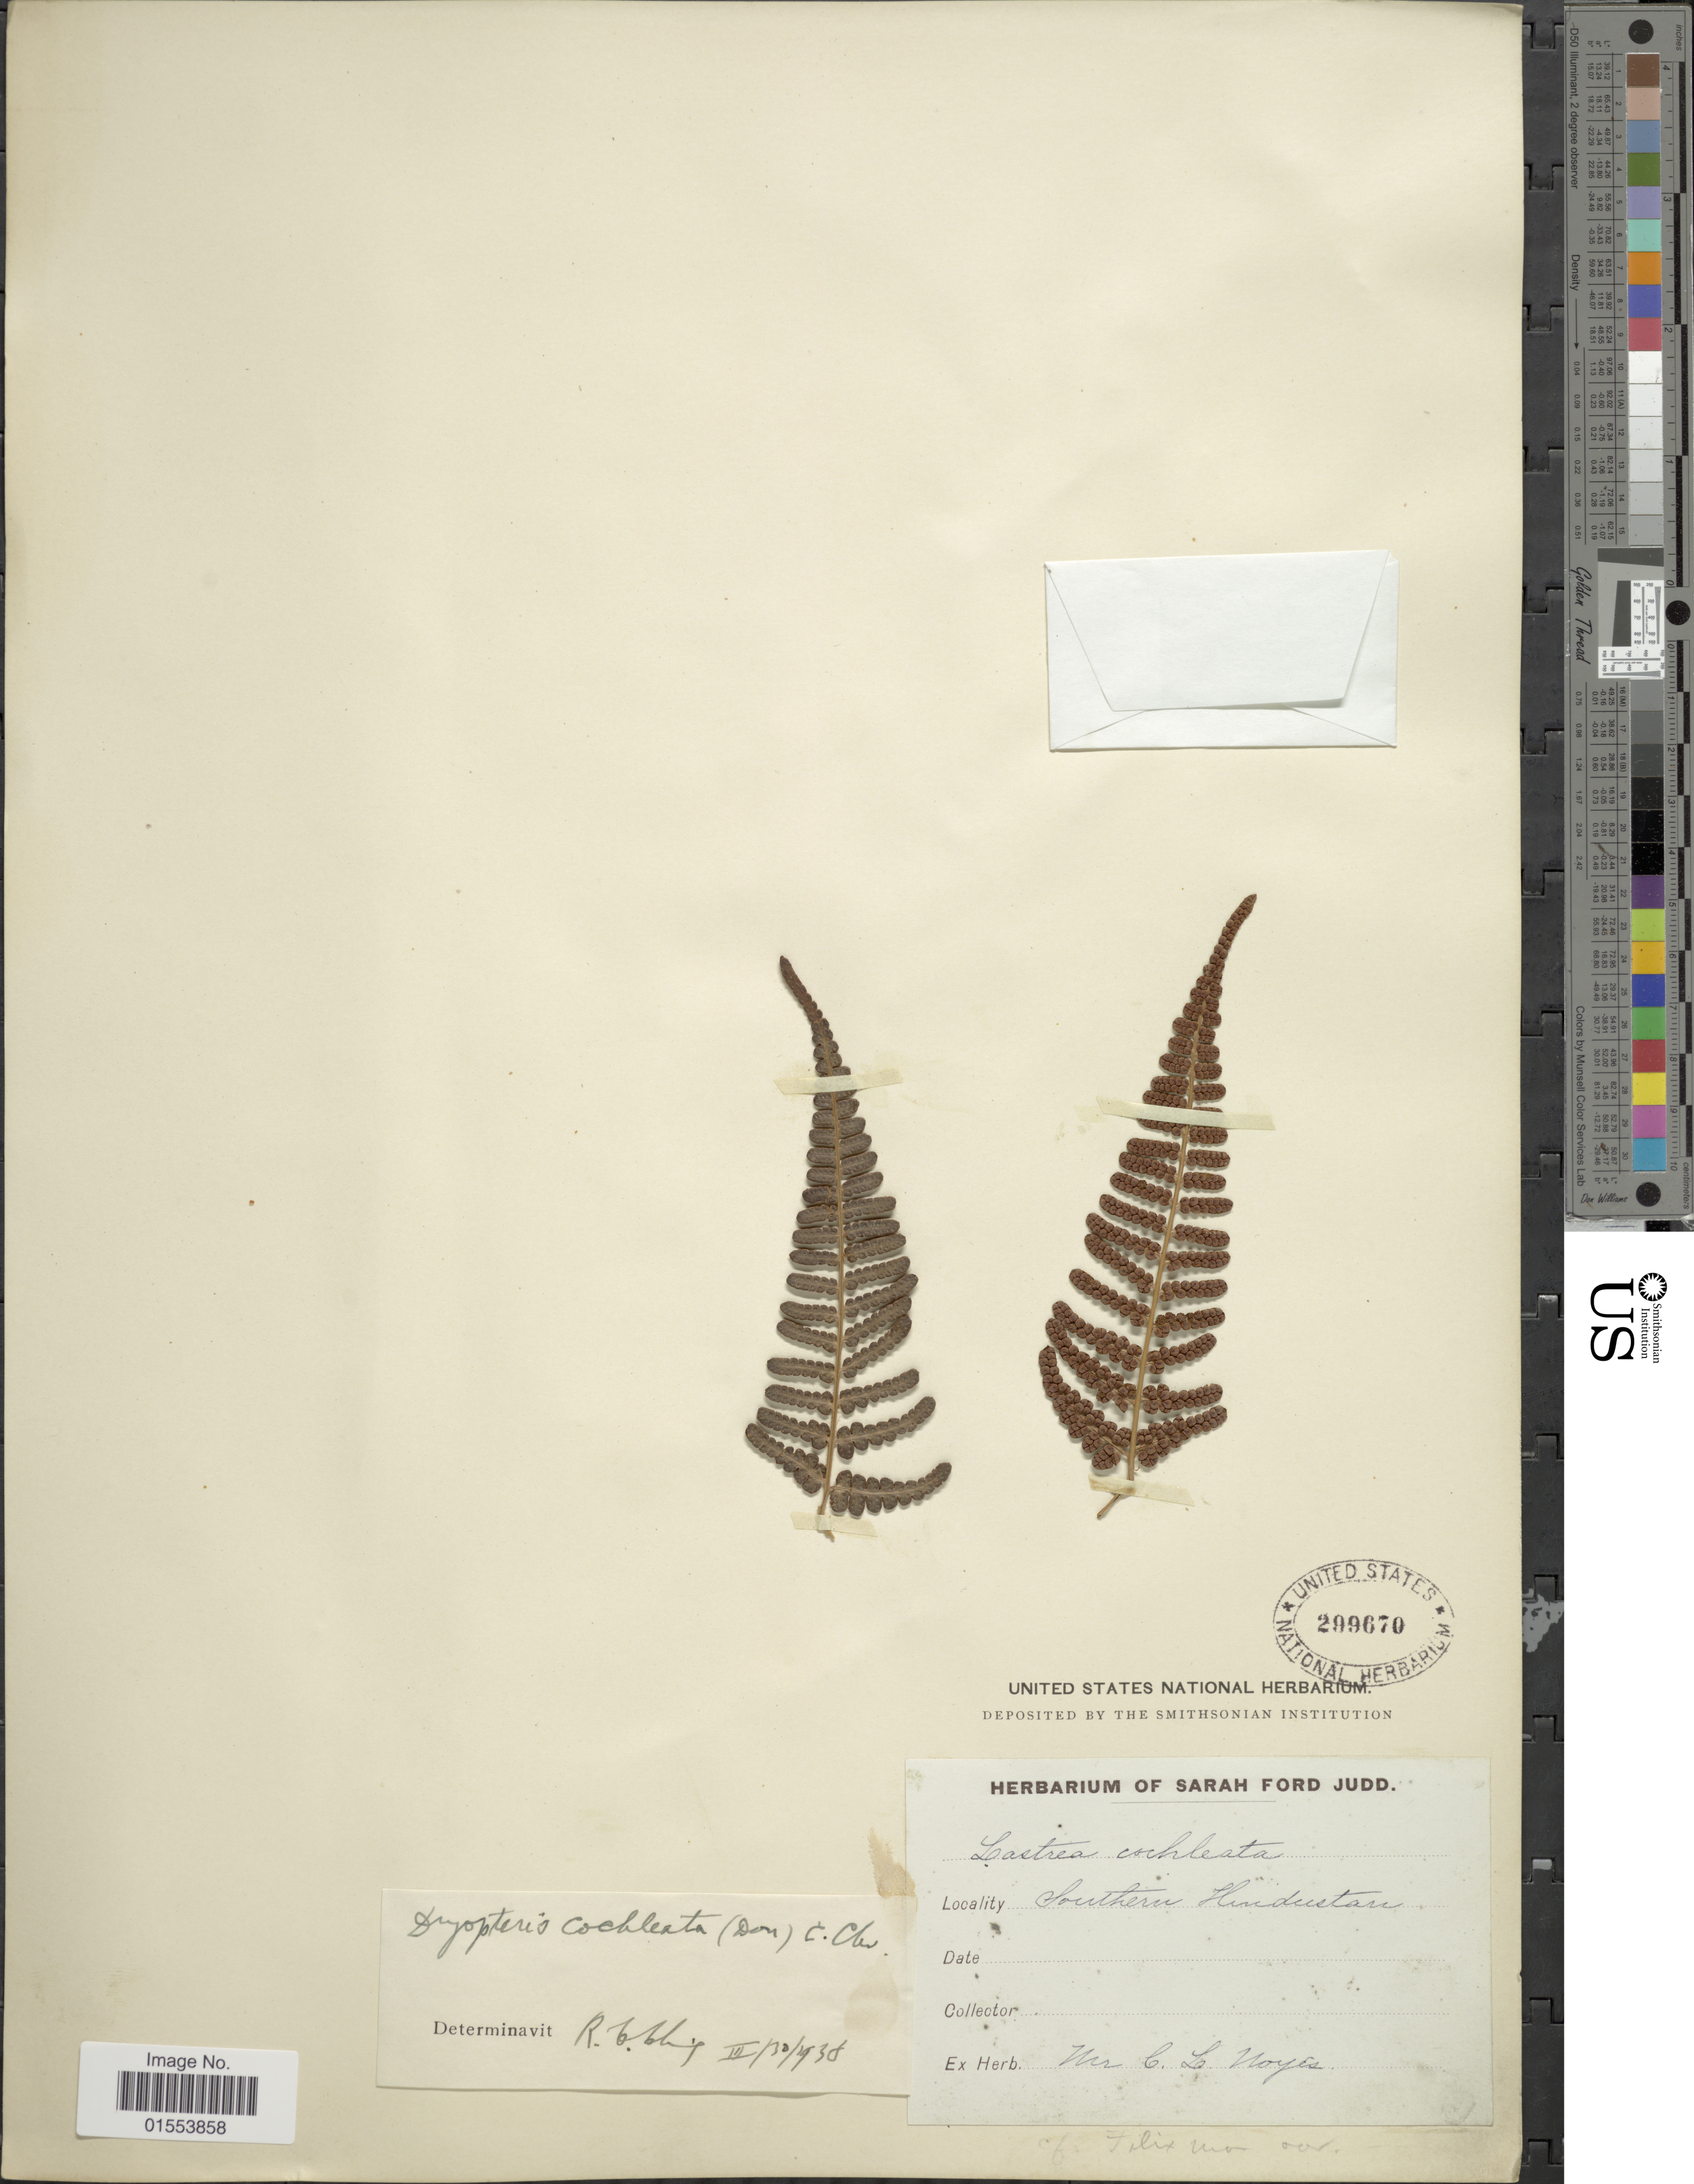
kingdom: Plantae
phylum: Tracheophyta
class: Polypodiopsida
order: Polypodiales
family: Dryopteridaceae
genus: Dryopteris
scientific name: Dryopteris cochleata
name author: (D. Don) C. Chr.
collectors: C. Noyes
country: India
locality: Southern Hindustan.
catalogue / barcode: US 299670